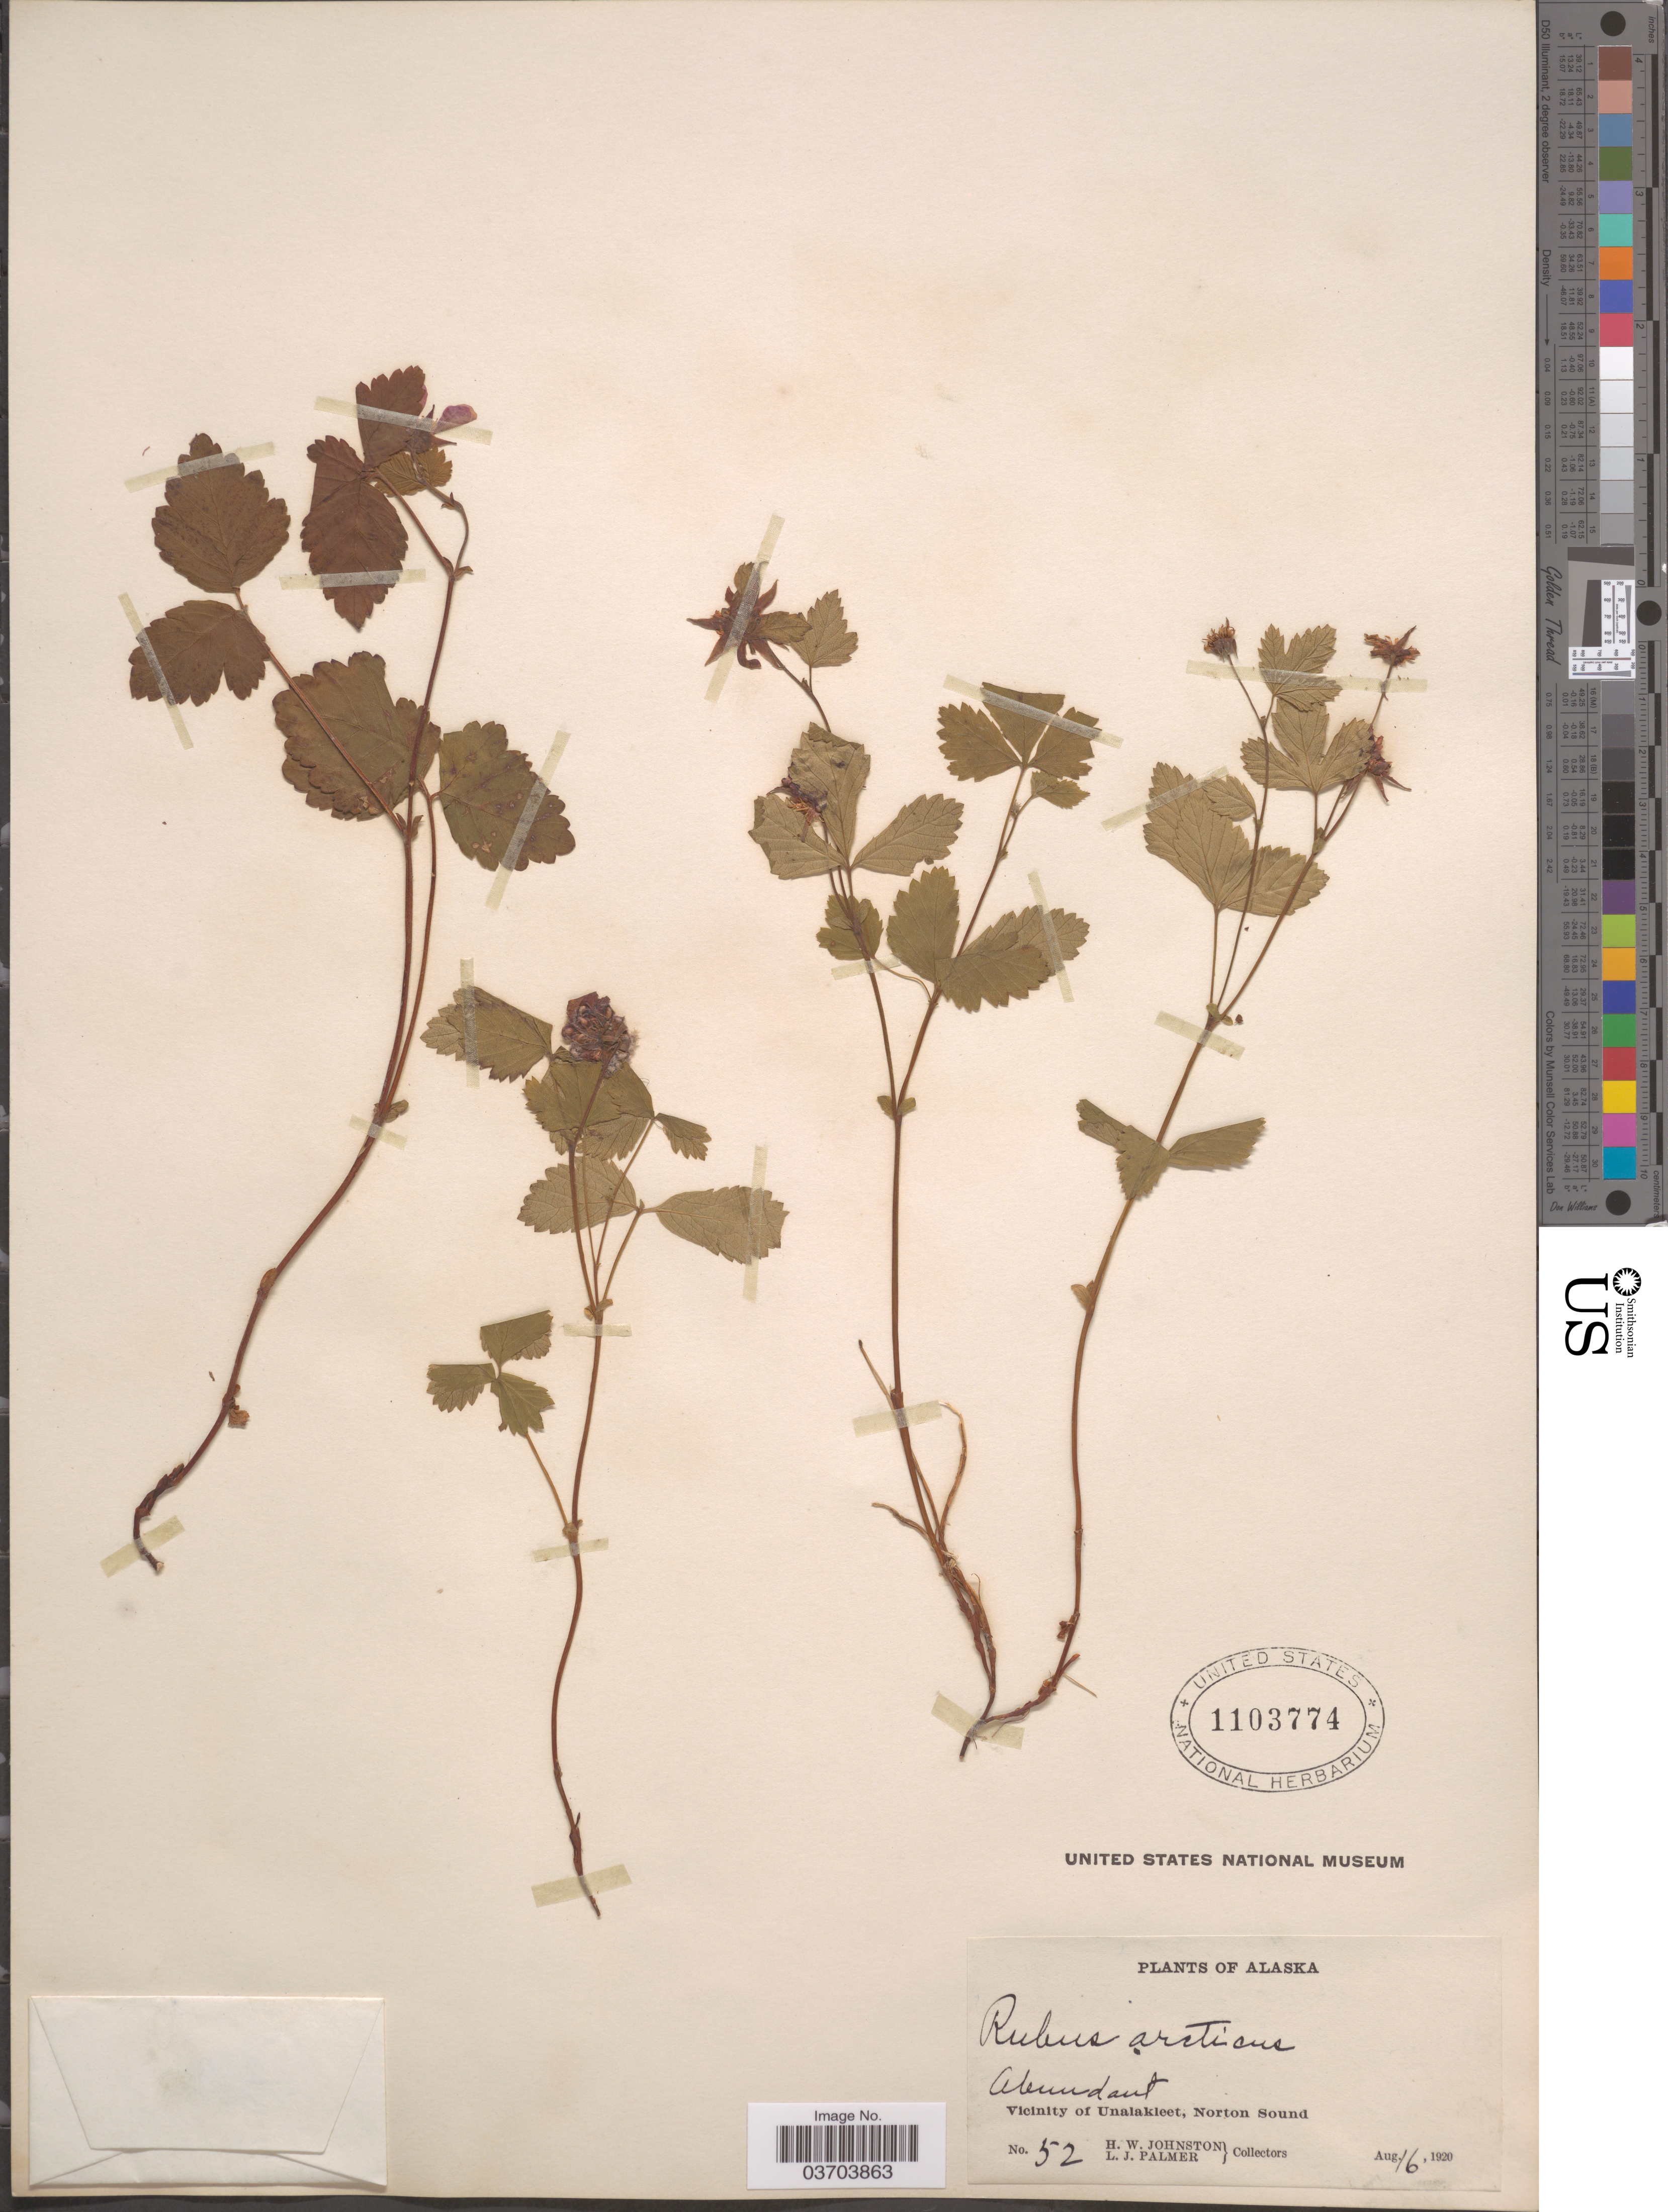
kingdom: Plantae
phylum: Tracheophyta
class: Magnoliopsida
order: Rosales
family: Rosaceae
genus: Rubus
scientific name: Rubus acaulis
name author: Michx.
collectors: H. W. Johnston & L. J. Palmer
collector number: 52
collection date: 1920-08-16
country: United States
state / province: Alaska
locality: Vicinity of Unalakleet, Norton Sound.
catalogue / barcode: US 1103774